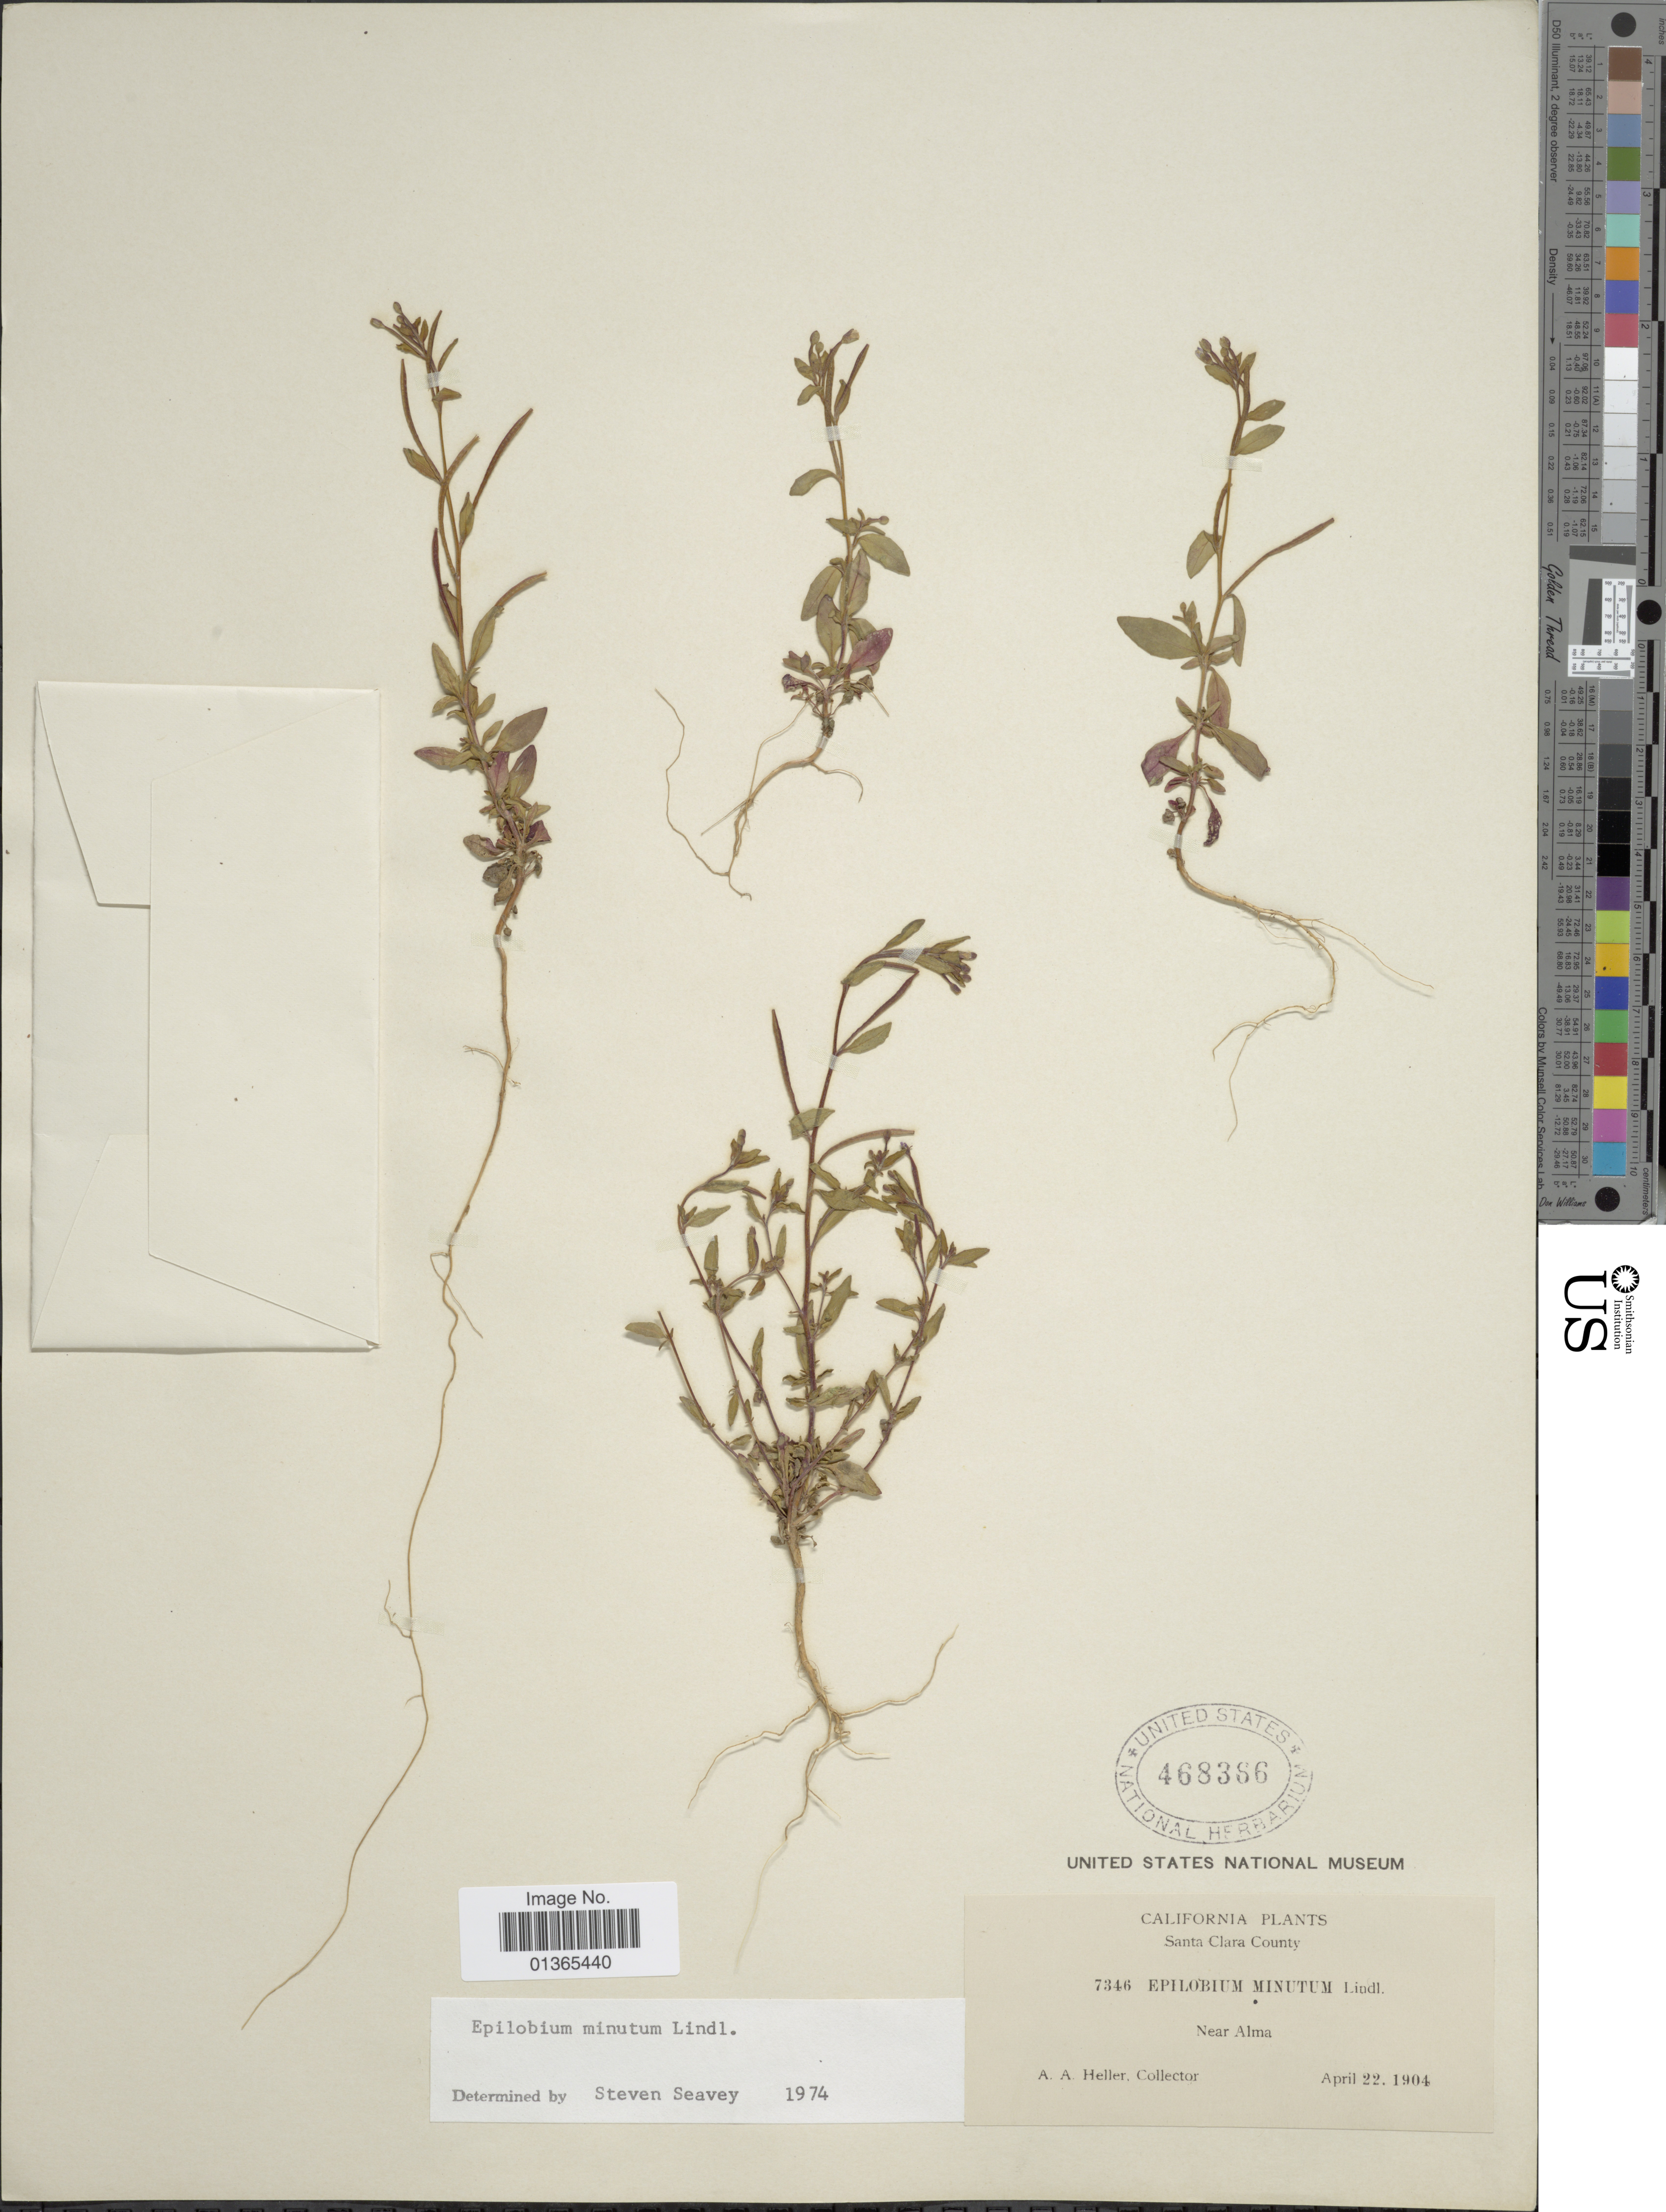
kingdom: Plantae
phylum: Tracheophyta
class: Magnoliopsida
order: Myrtales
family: Onagraceae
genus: Epilobium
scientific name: Epilobium minutum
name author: Lindl. ex Lehm.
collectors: A. A. Heller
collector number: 7346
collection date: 1904-04-22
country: United States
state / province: California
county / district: Santa Clara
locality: Santa Clara County. Near Alma.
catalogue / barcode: US 468386